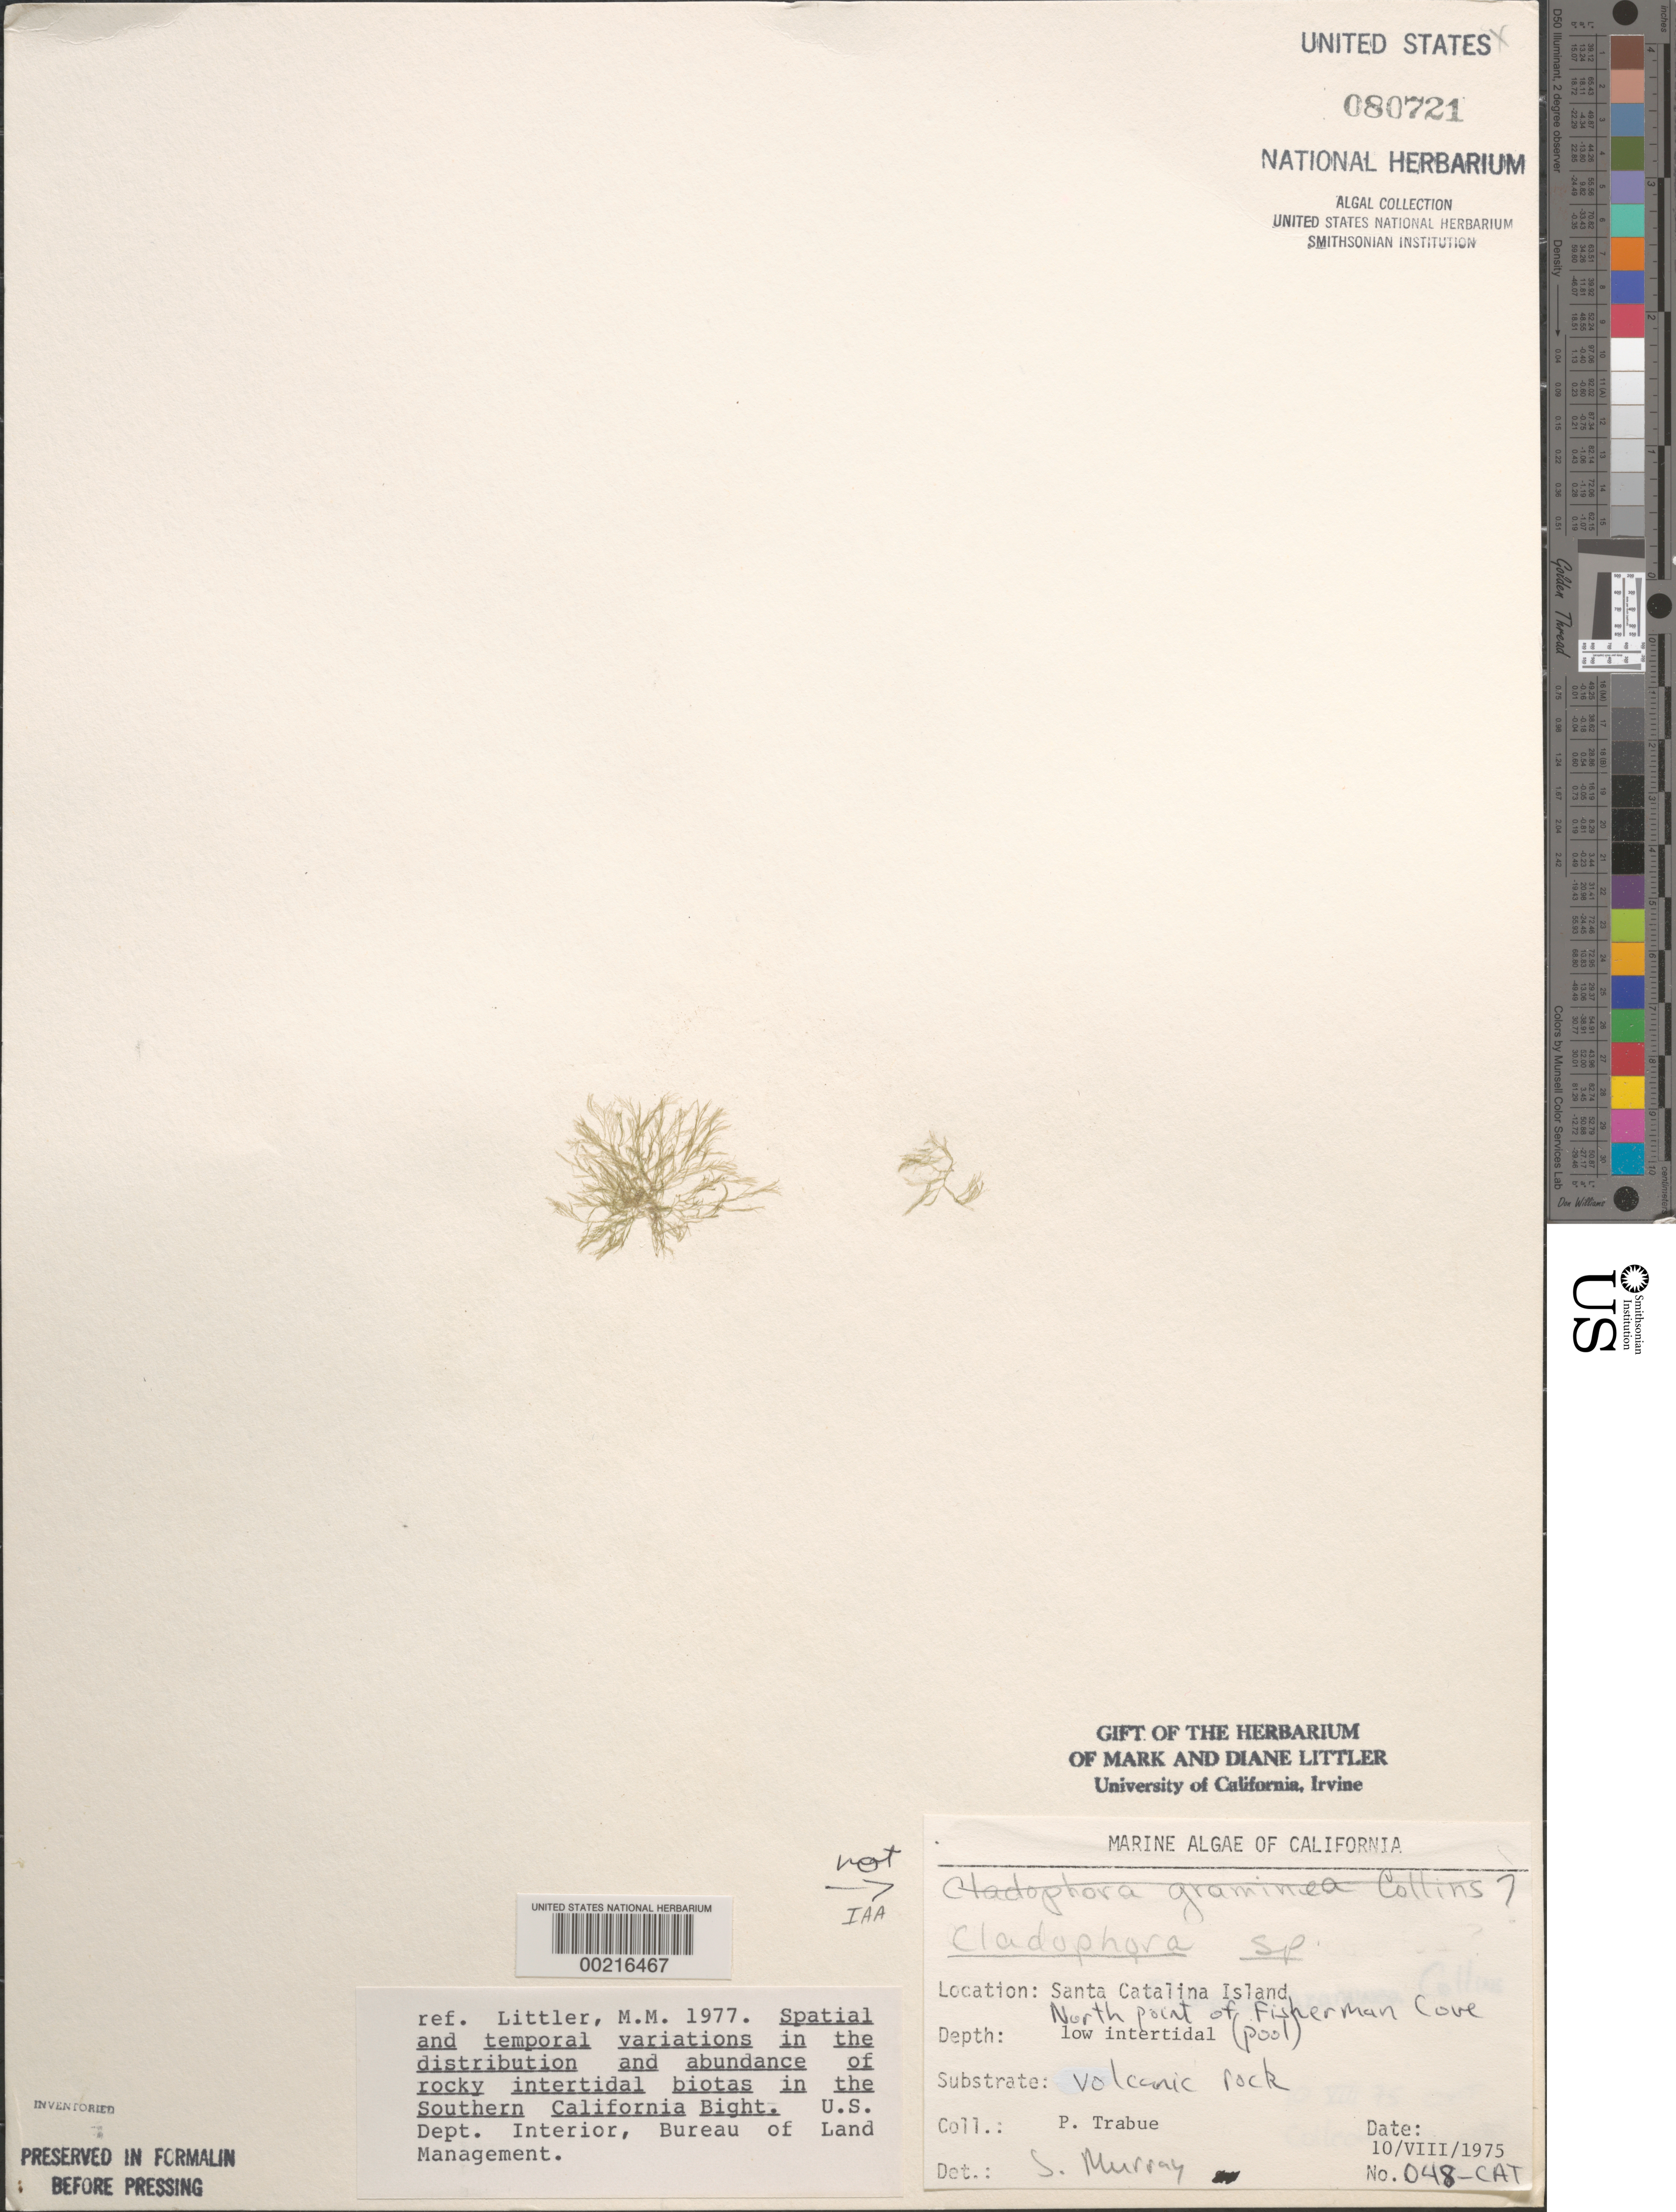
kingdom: Plantae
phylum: Chlorophyta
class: Ulvophyceae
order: Cladophorales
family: Cladophoraceae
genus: Cladophora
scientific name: Cladophora sp.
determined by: Murray, S. N.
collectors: P. J. Trabue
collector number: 048-cat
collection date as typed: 10 Aug 1975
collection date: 1975-08-10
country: United States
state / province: California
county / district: Los Angeles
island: Santa Catalina Island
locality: Fishermen Cove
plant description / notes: BLM-SOCALBIGHT Rocky Intertidal Survey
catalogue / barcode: US 80721